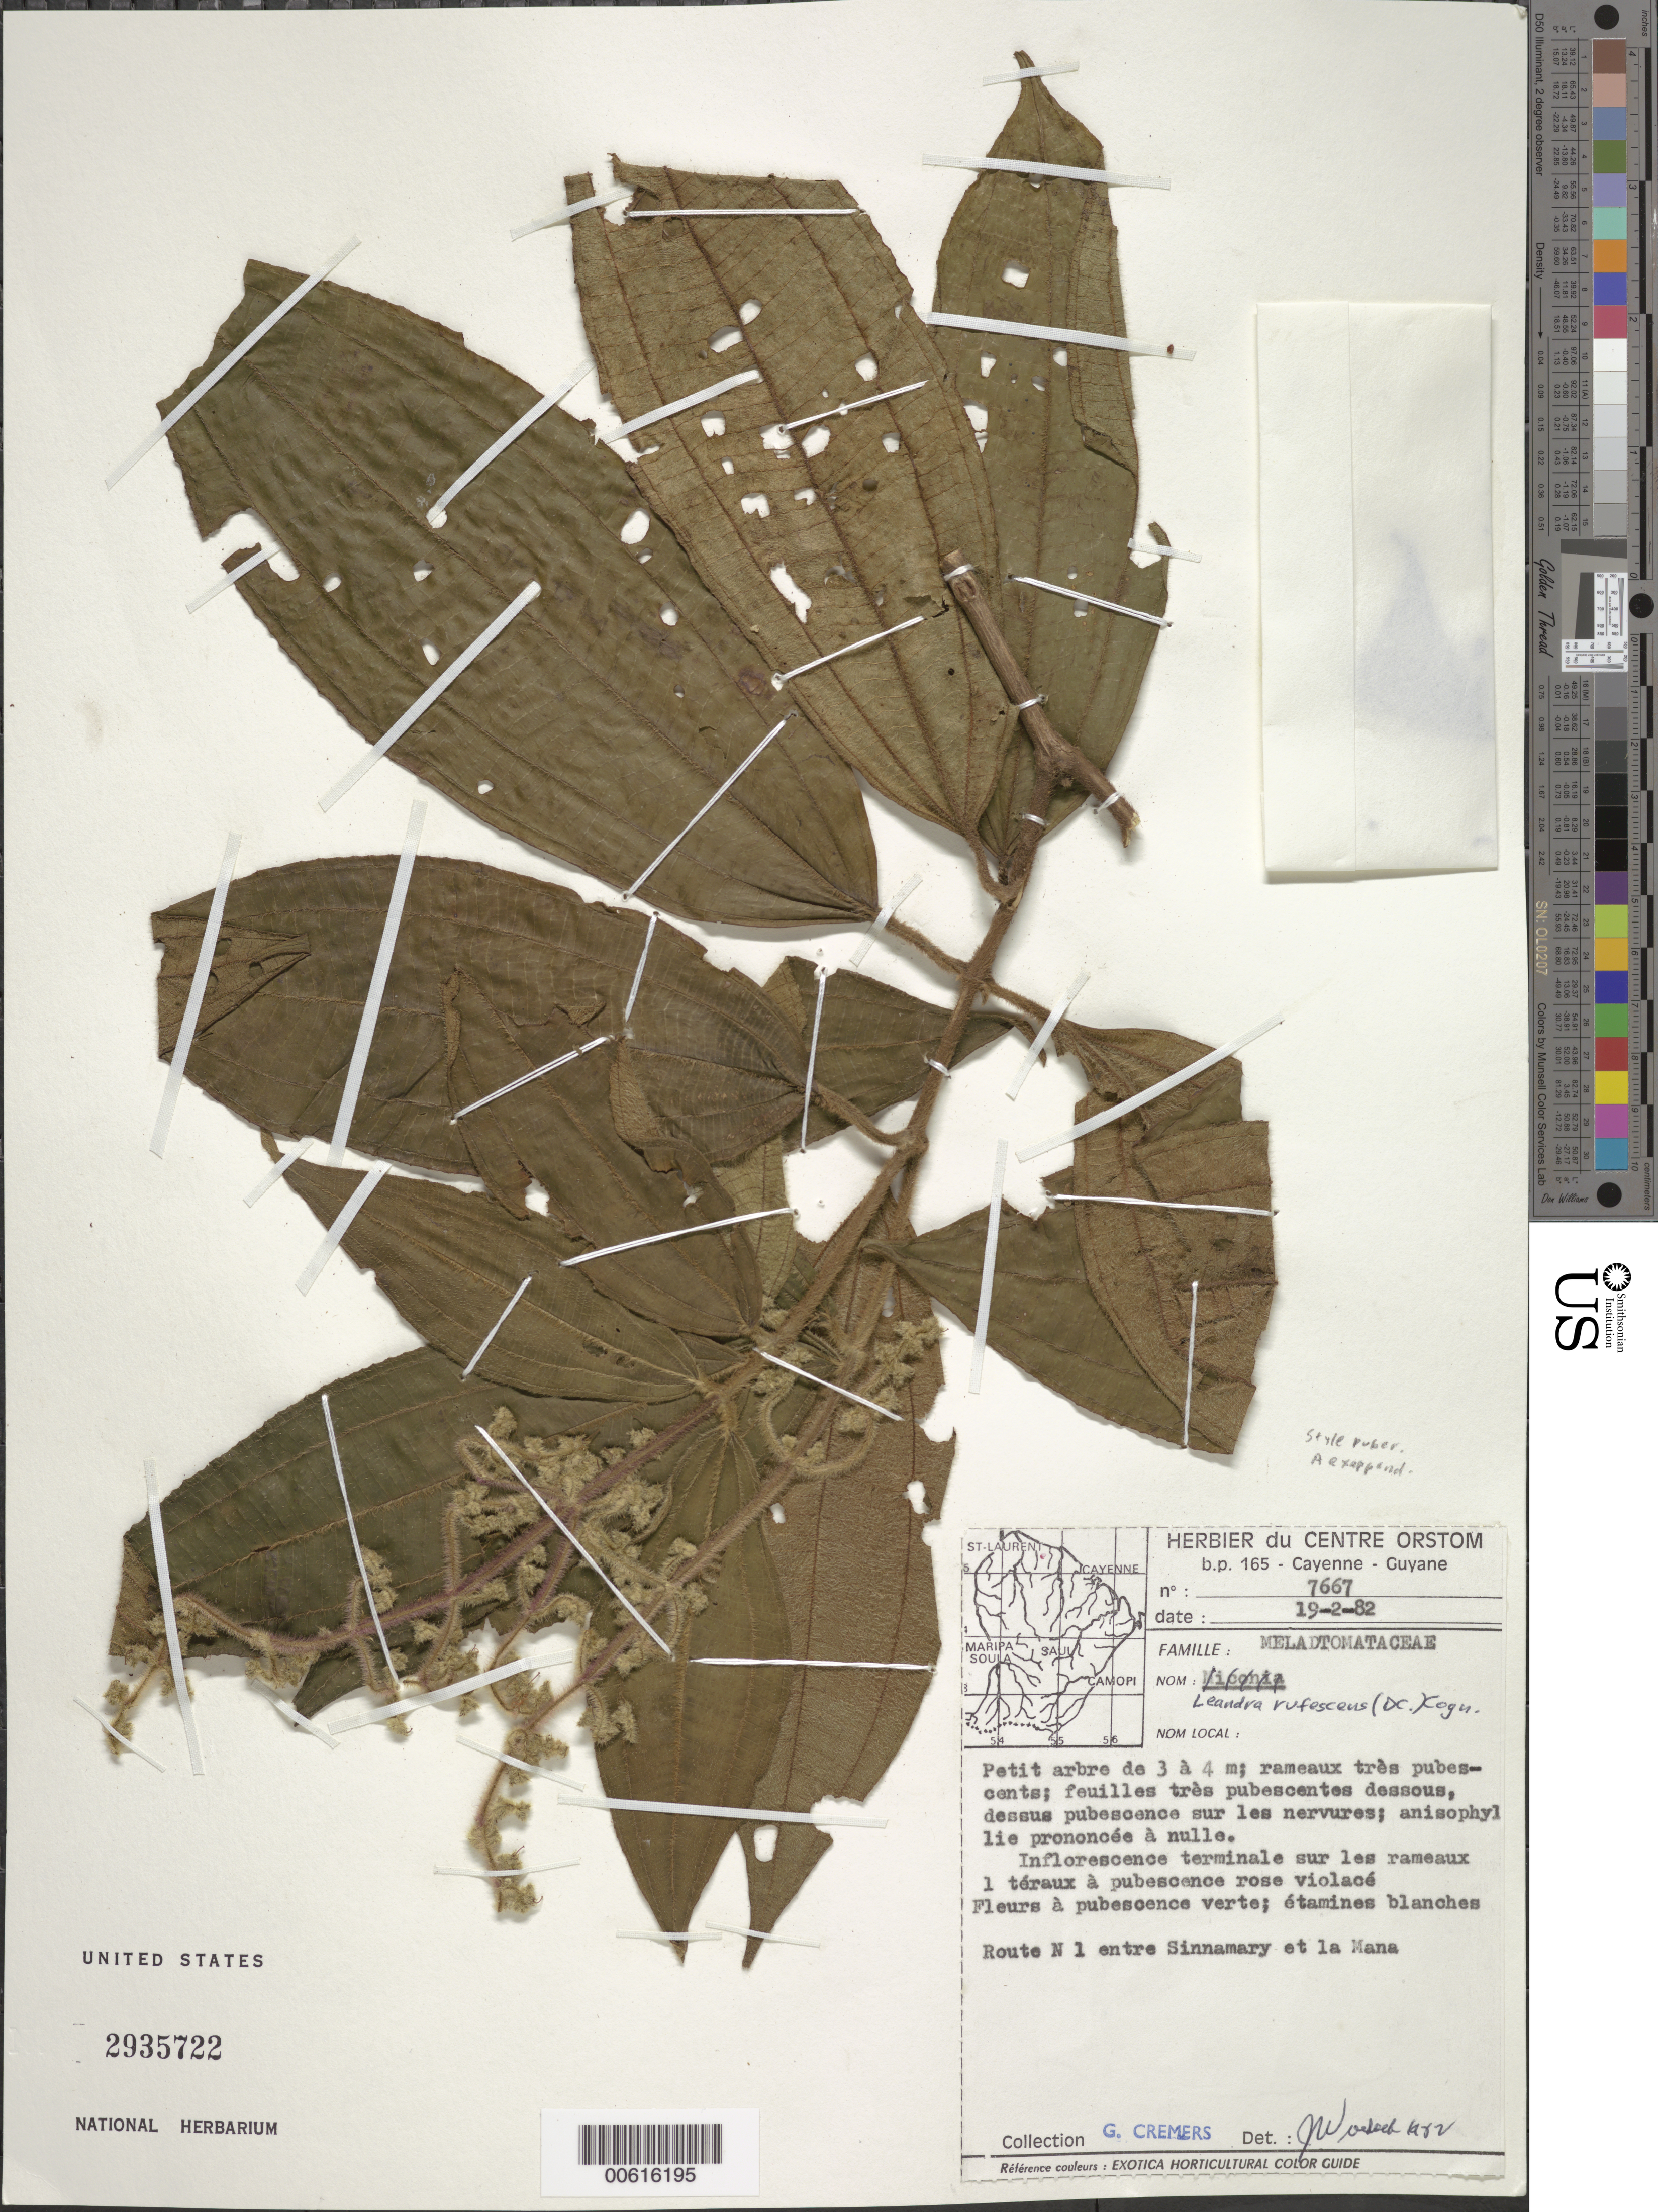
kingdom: Plantae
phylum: Tracheophyta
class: Magnoliopsida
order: Myrtales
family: Melastomataceae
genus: Leandra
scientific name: Leandra rufescens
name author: (DC.) Cogn.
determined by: Wurdack, John J., (US), US (UNITED STATES)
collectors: G. Cremers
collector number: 7667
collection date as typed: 19-Feb-82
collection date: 1982-02-19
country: French Guiana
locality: Route N1, betw. Sinnamary & Mana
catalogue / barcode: US 2935722